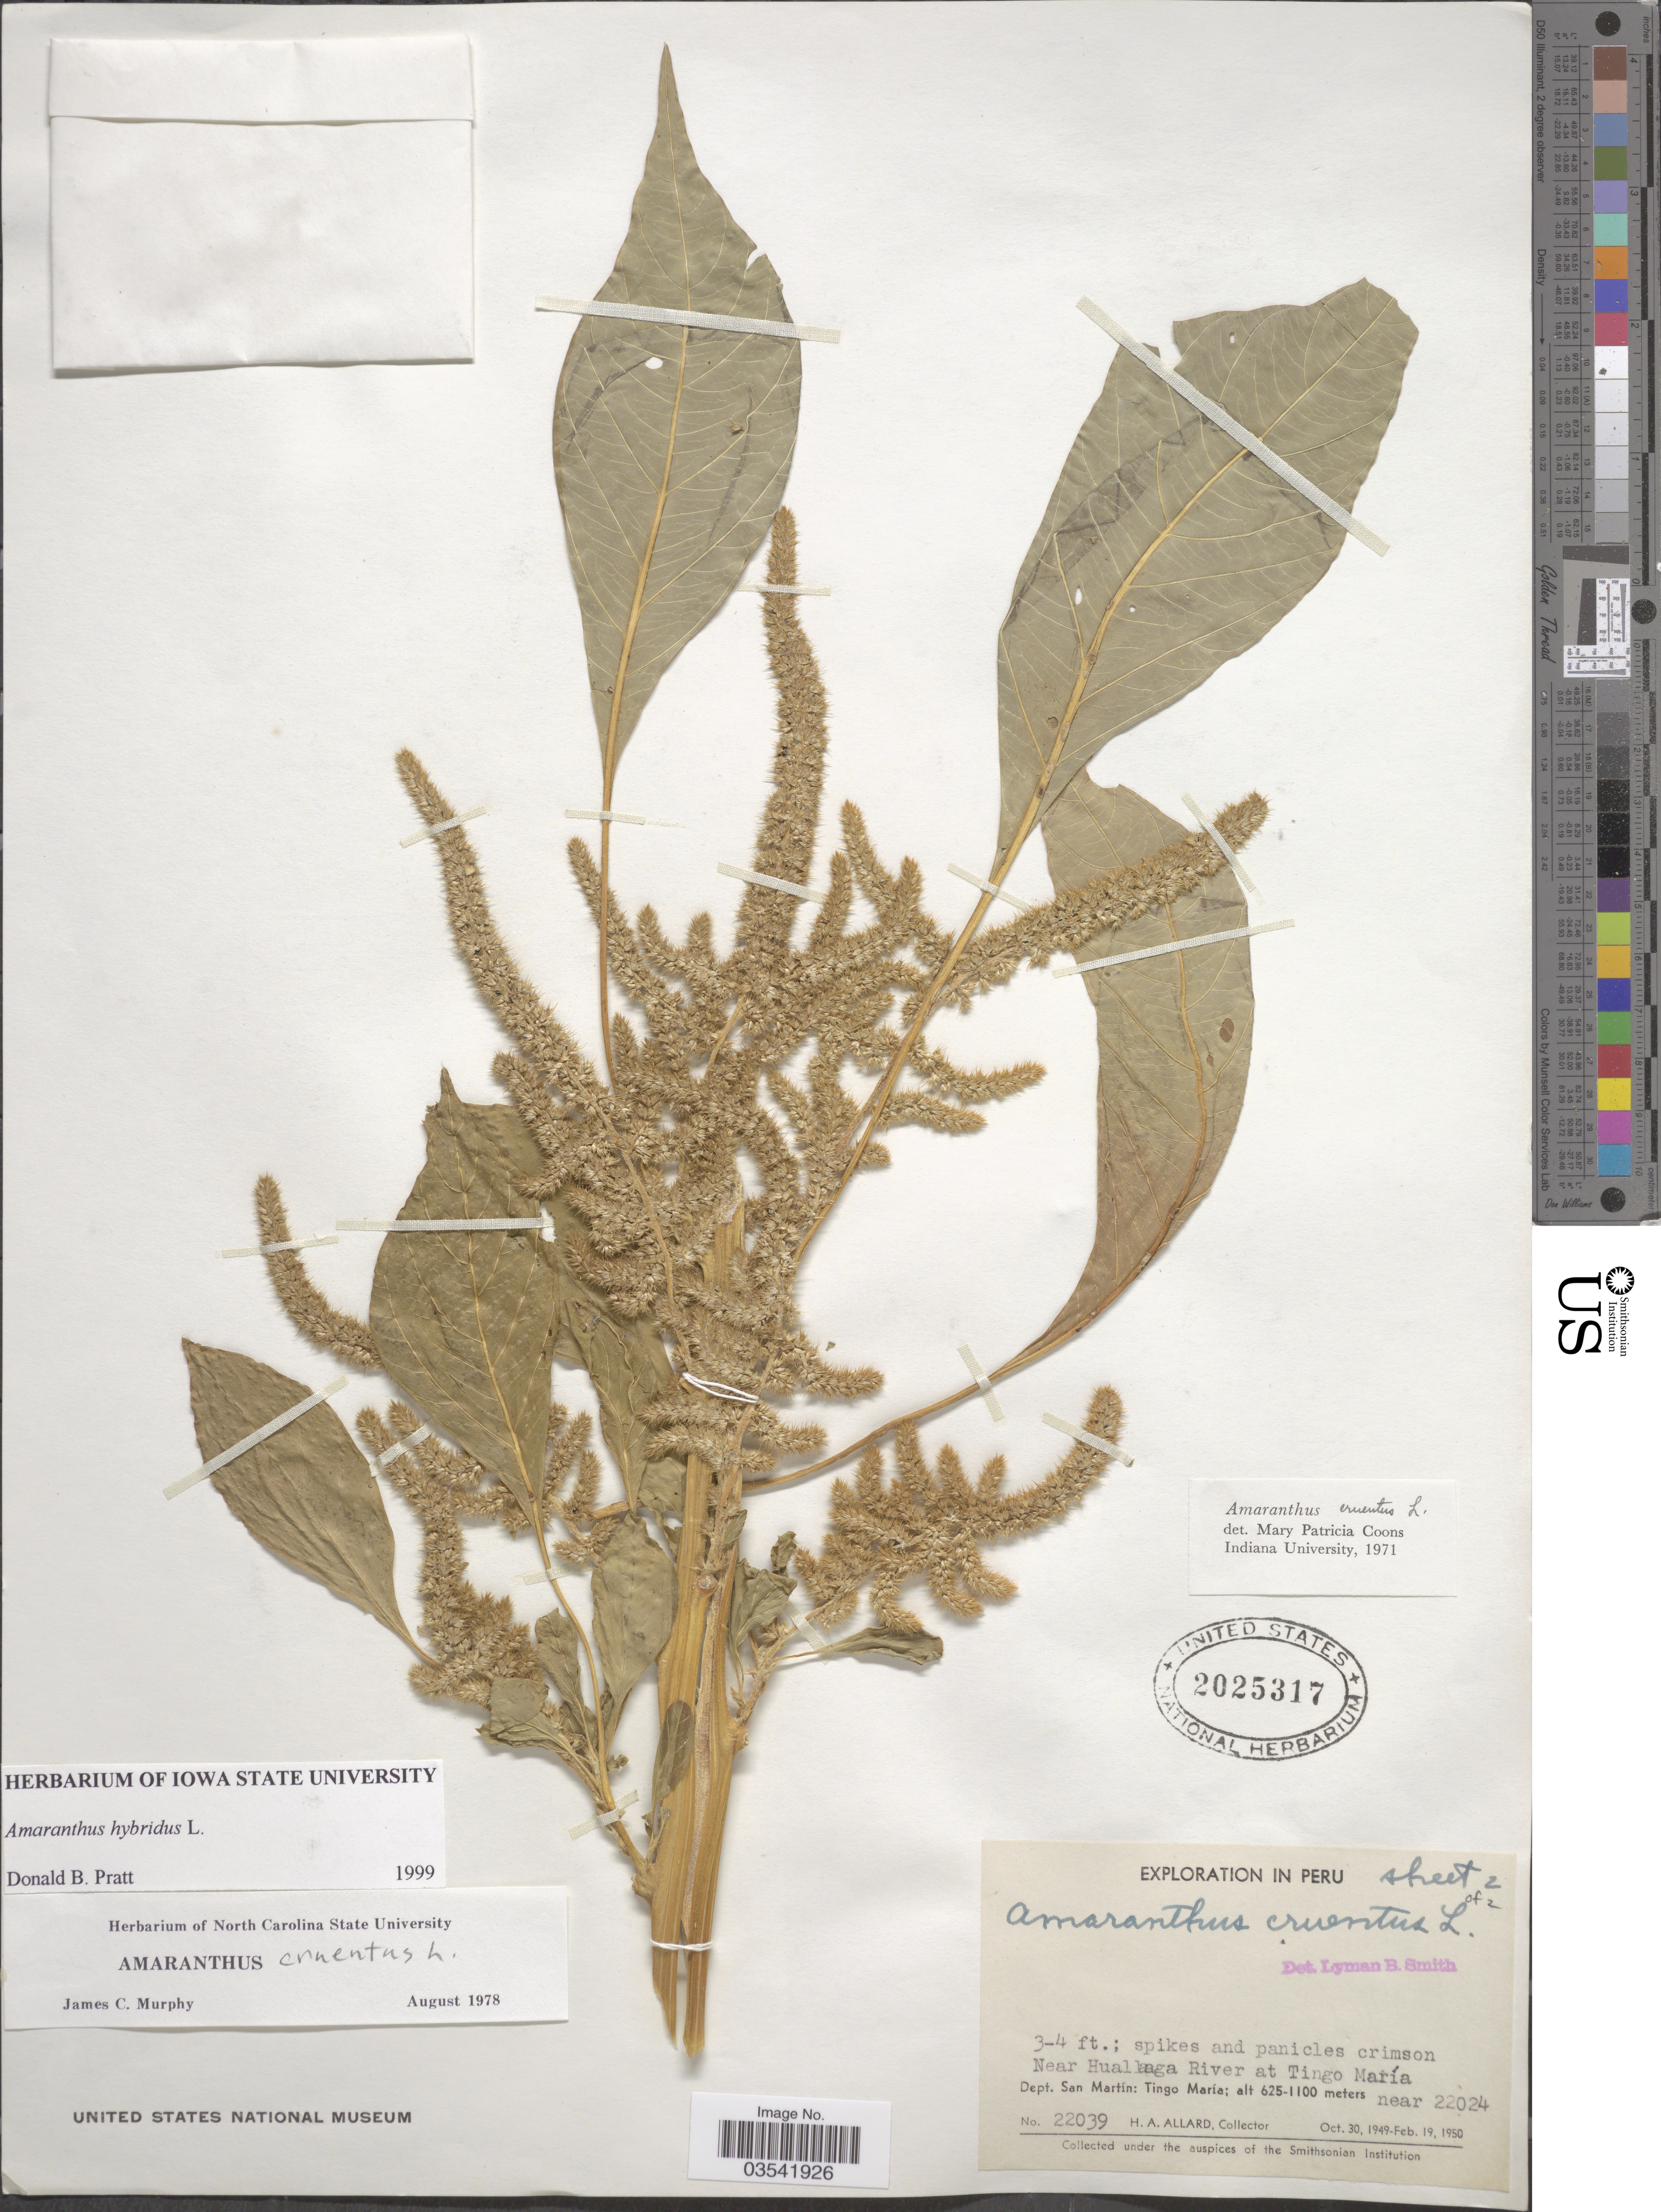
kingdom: Plantae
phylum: Tracheophyta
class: Magnoliopsida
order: Caryophyllales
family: Amaranthaceae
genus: Amaranthus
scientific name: Amaranthus hybridus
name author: L.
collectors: H. A. Allard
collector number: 22039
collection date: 1949-10-30/1950-02-19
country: Peru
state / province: San Martín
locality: Near Huallaga River at Tingo María. Dept. San Martín: Tingo María.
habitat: near river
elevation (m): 625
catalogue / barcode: US 2025317